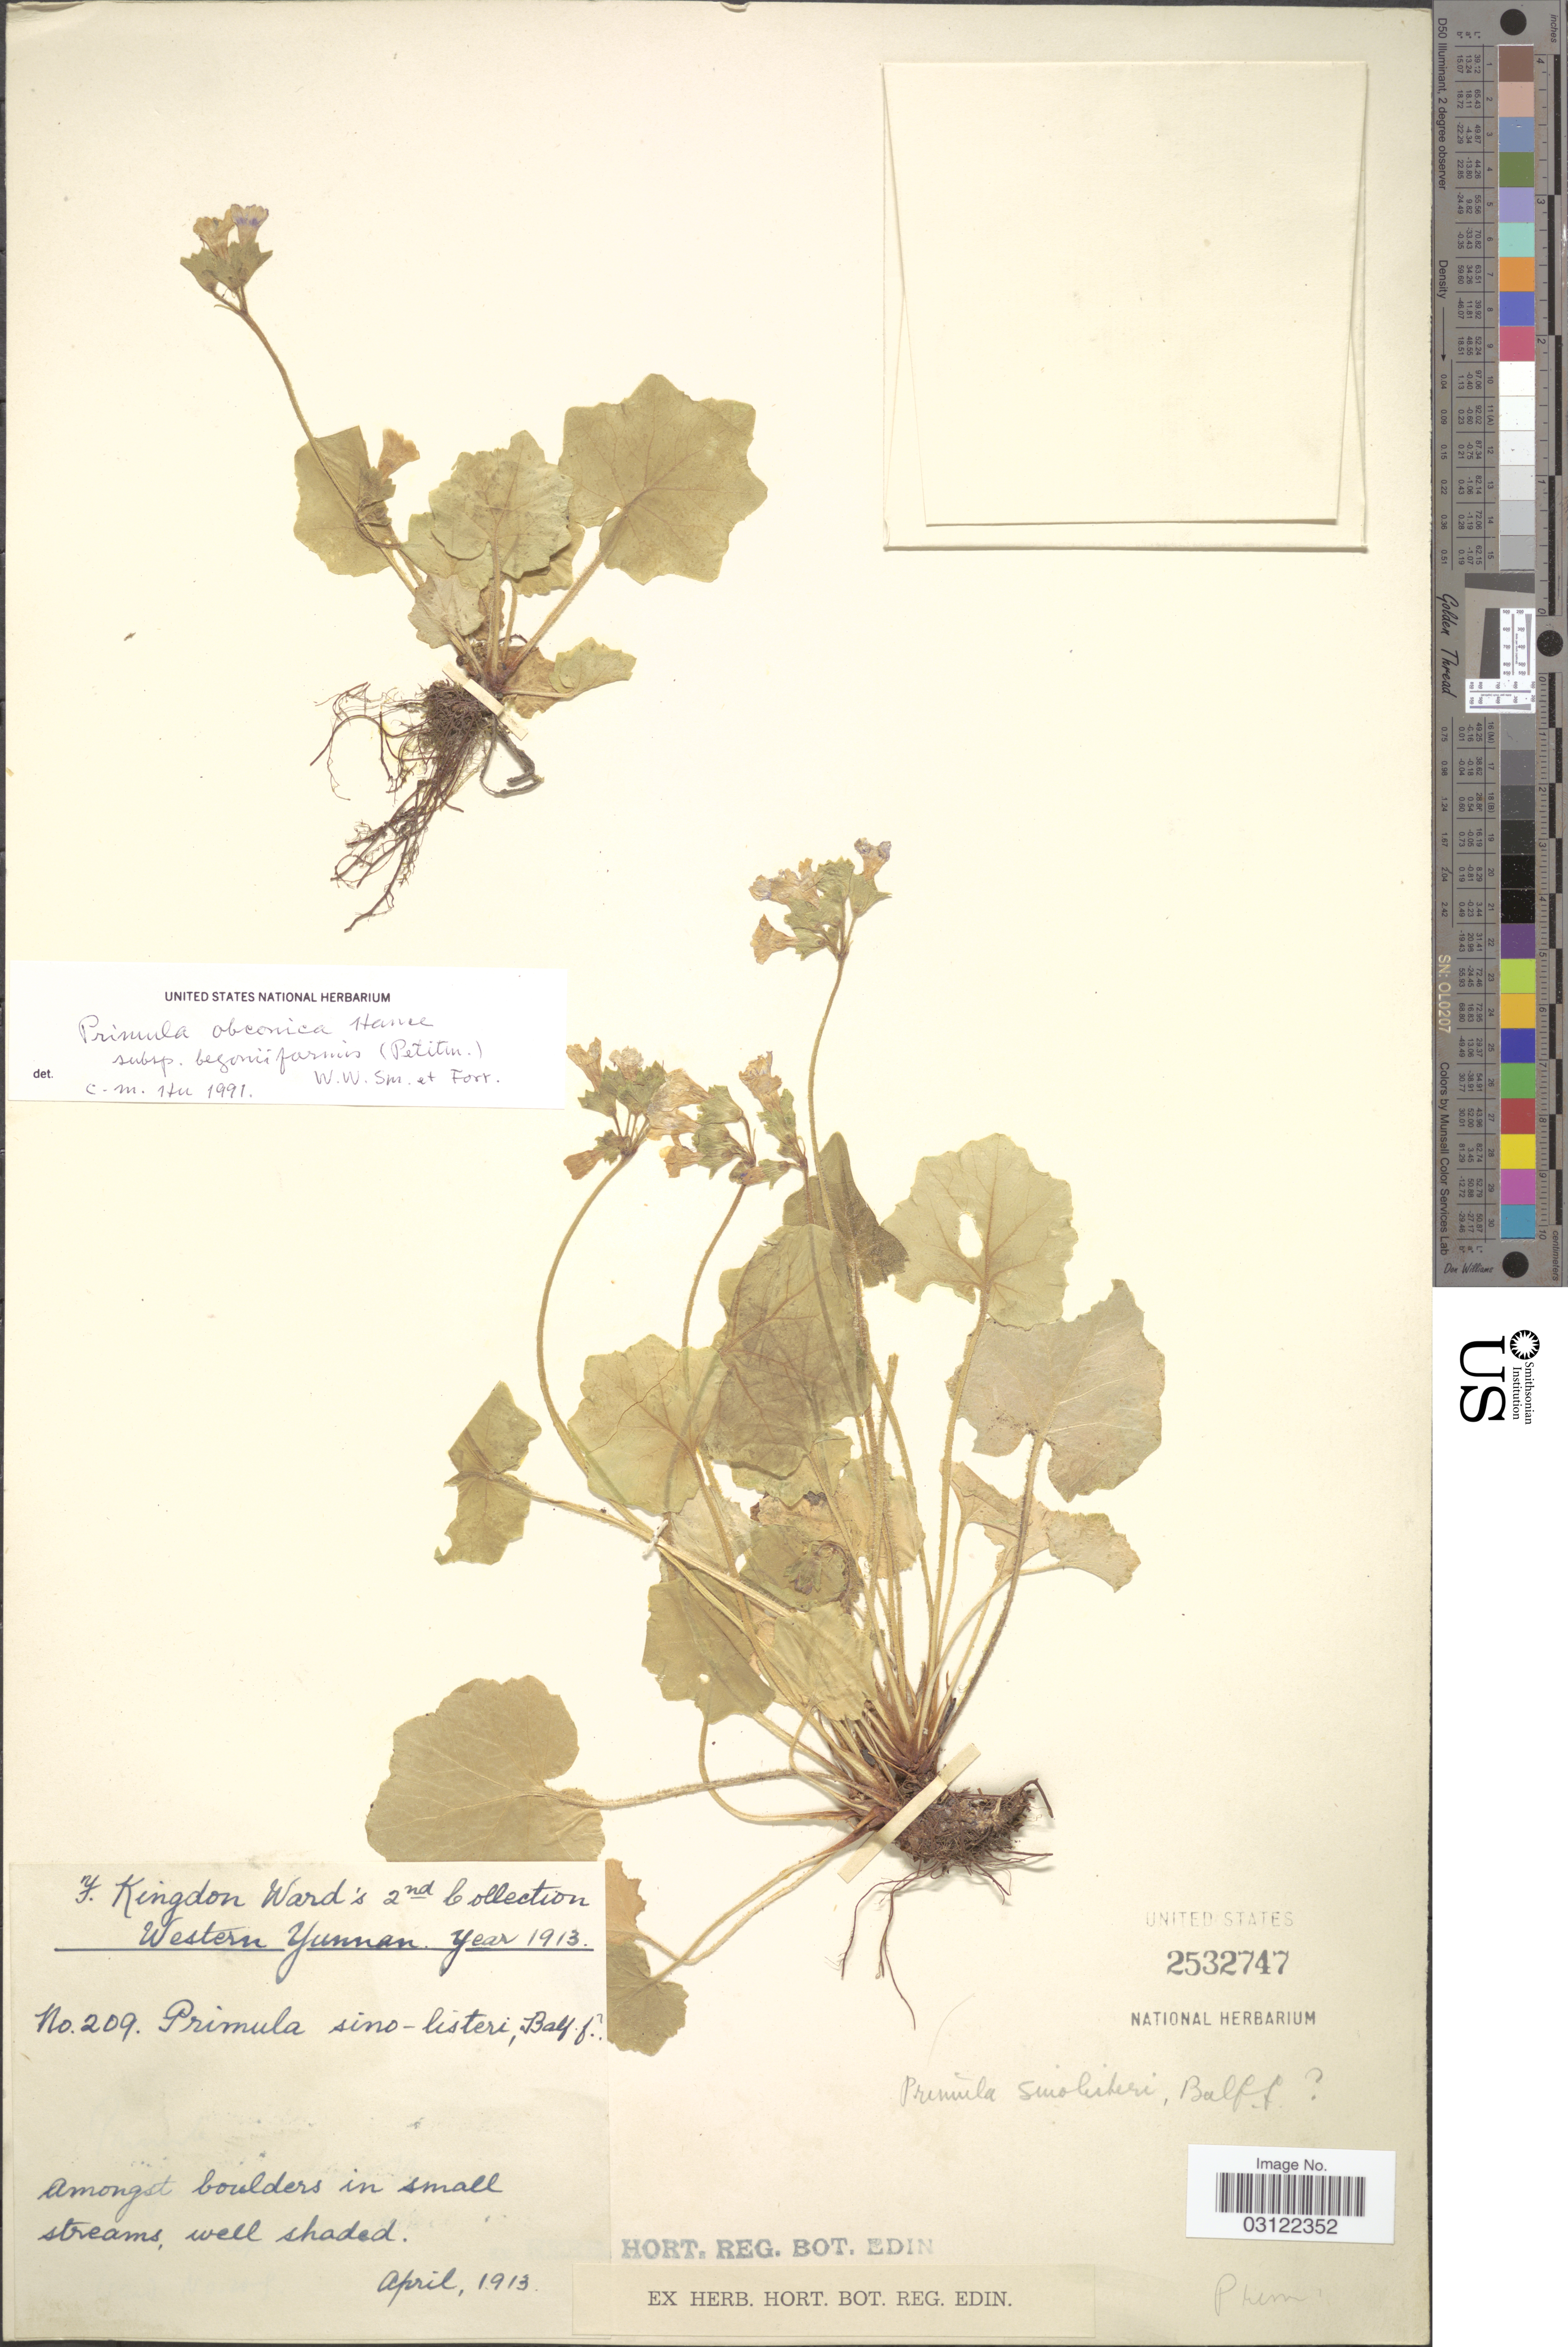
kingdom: Plantae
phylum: Tracheophyta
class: Magnoliopsida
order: Ericales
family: Primulaceae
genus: Primula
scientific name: Primula sinolisteri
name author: Balf. f.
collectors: F. Kingdon Ward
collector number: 209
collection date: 1913-04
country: China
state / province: Yunnan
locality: Western Yunnan.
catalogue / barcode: US 2532747